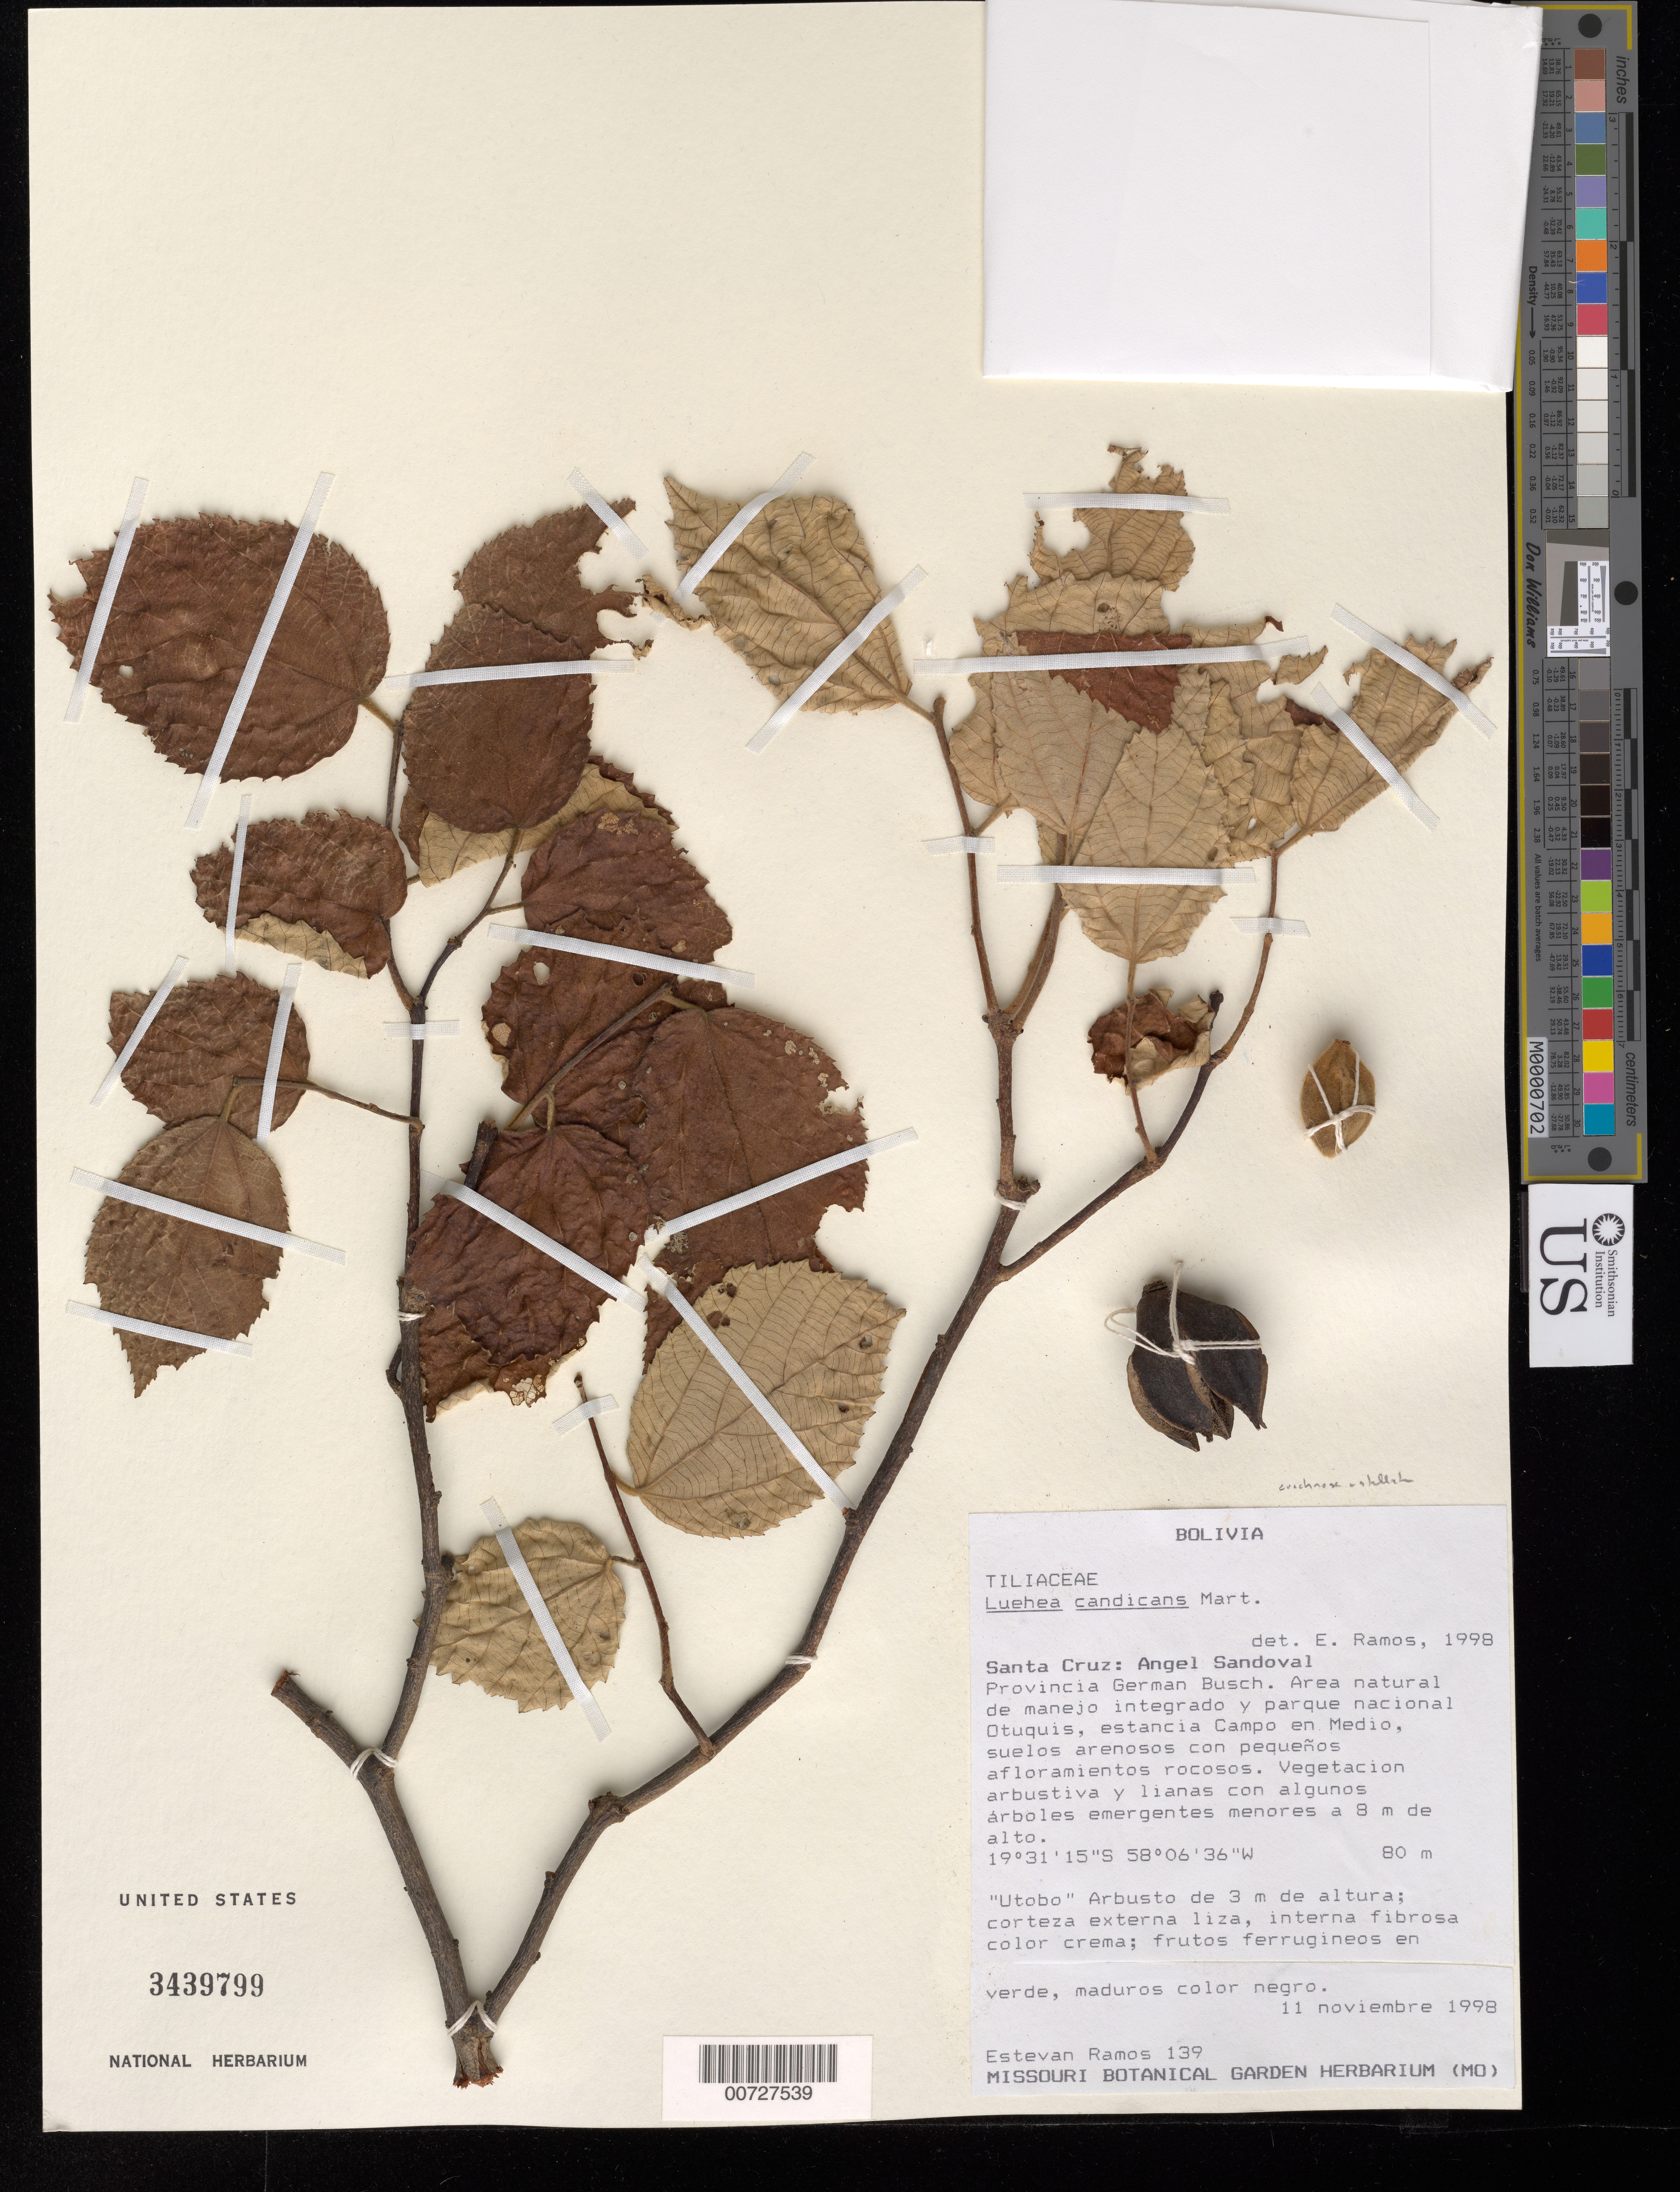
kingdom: Plantae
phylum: Tracheophyta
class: Magnoliopsida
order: Malvales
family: Malvaceae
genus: Luehea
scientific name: Luehea candicans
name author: Mart.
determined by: Ramos, E.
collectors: E. Ramos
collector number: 139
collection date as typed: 11 Nov 1998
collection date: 1998-11-11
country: Bolivia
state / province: Santa Cruz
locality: Angel Sandoval. Provincia German Busch. Area natural de manejo integrado y parque nacional Otuquis, estancia Campo en Medio.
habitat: Suelos arenosos con pequeños afloramientos rocosos.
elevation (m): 80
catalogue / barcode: US 3439799